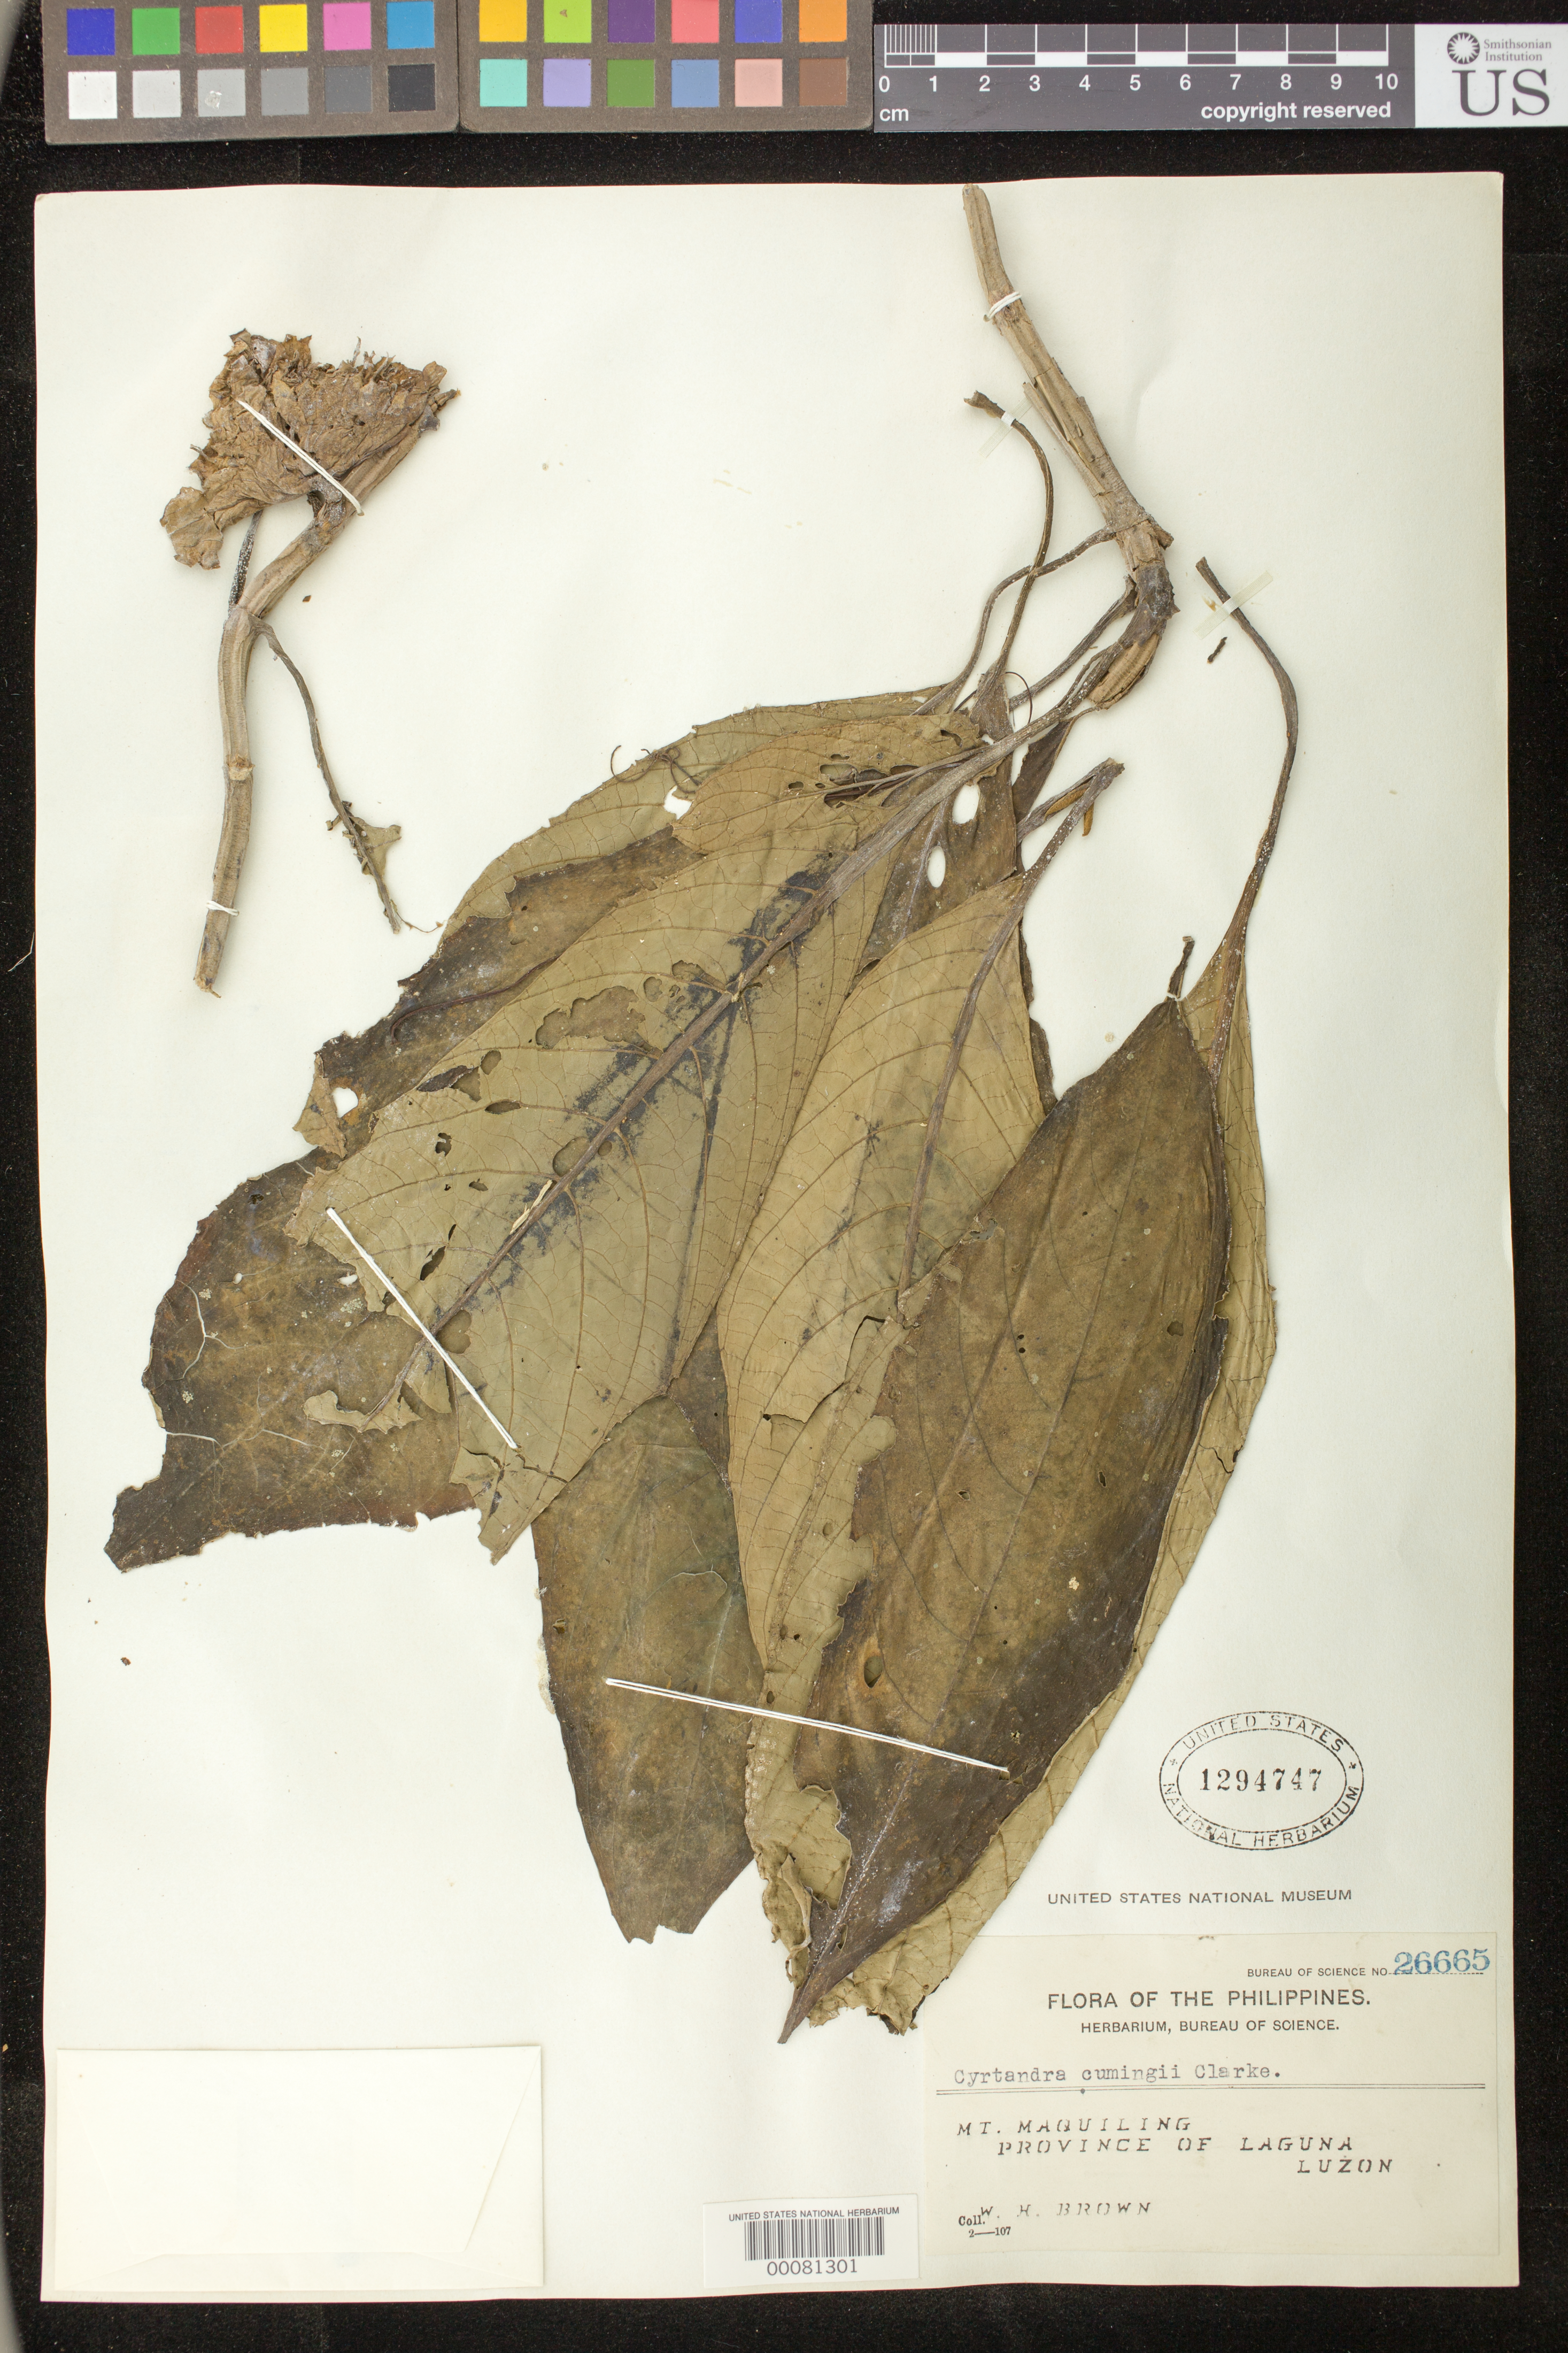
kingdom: Plantae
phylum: Tracheophyta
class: Magnoliopsida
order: Lamiales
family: Gesneriaceae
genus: Cyrtandra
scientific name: Cyrtandra cumingii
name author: C.B. Clarke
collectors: W. H. Brown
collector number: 26665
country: Philippines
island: Luzon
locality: Laguna, Mt maquiling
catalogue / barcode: US 1294747